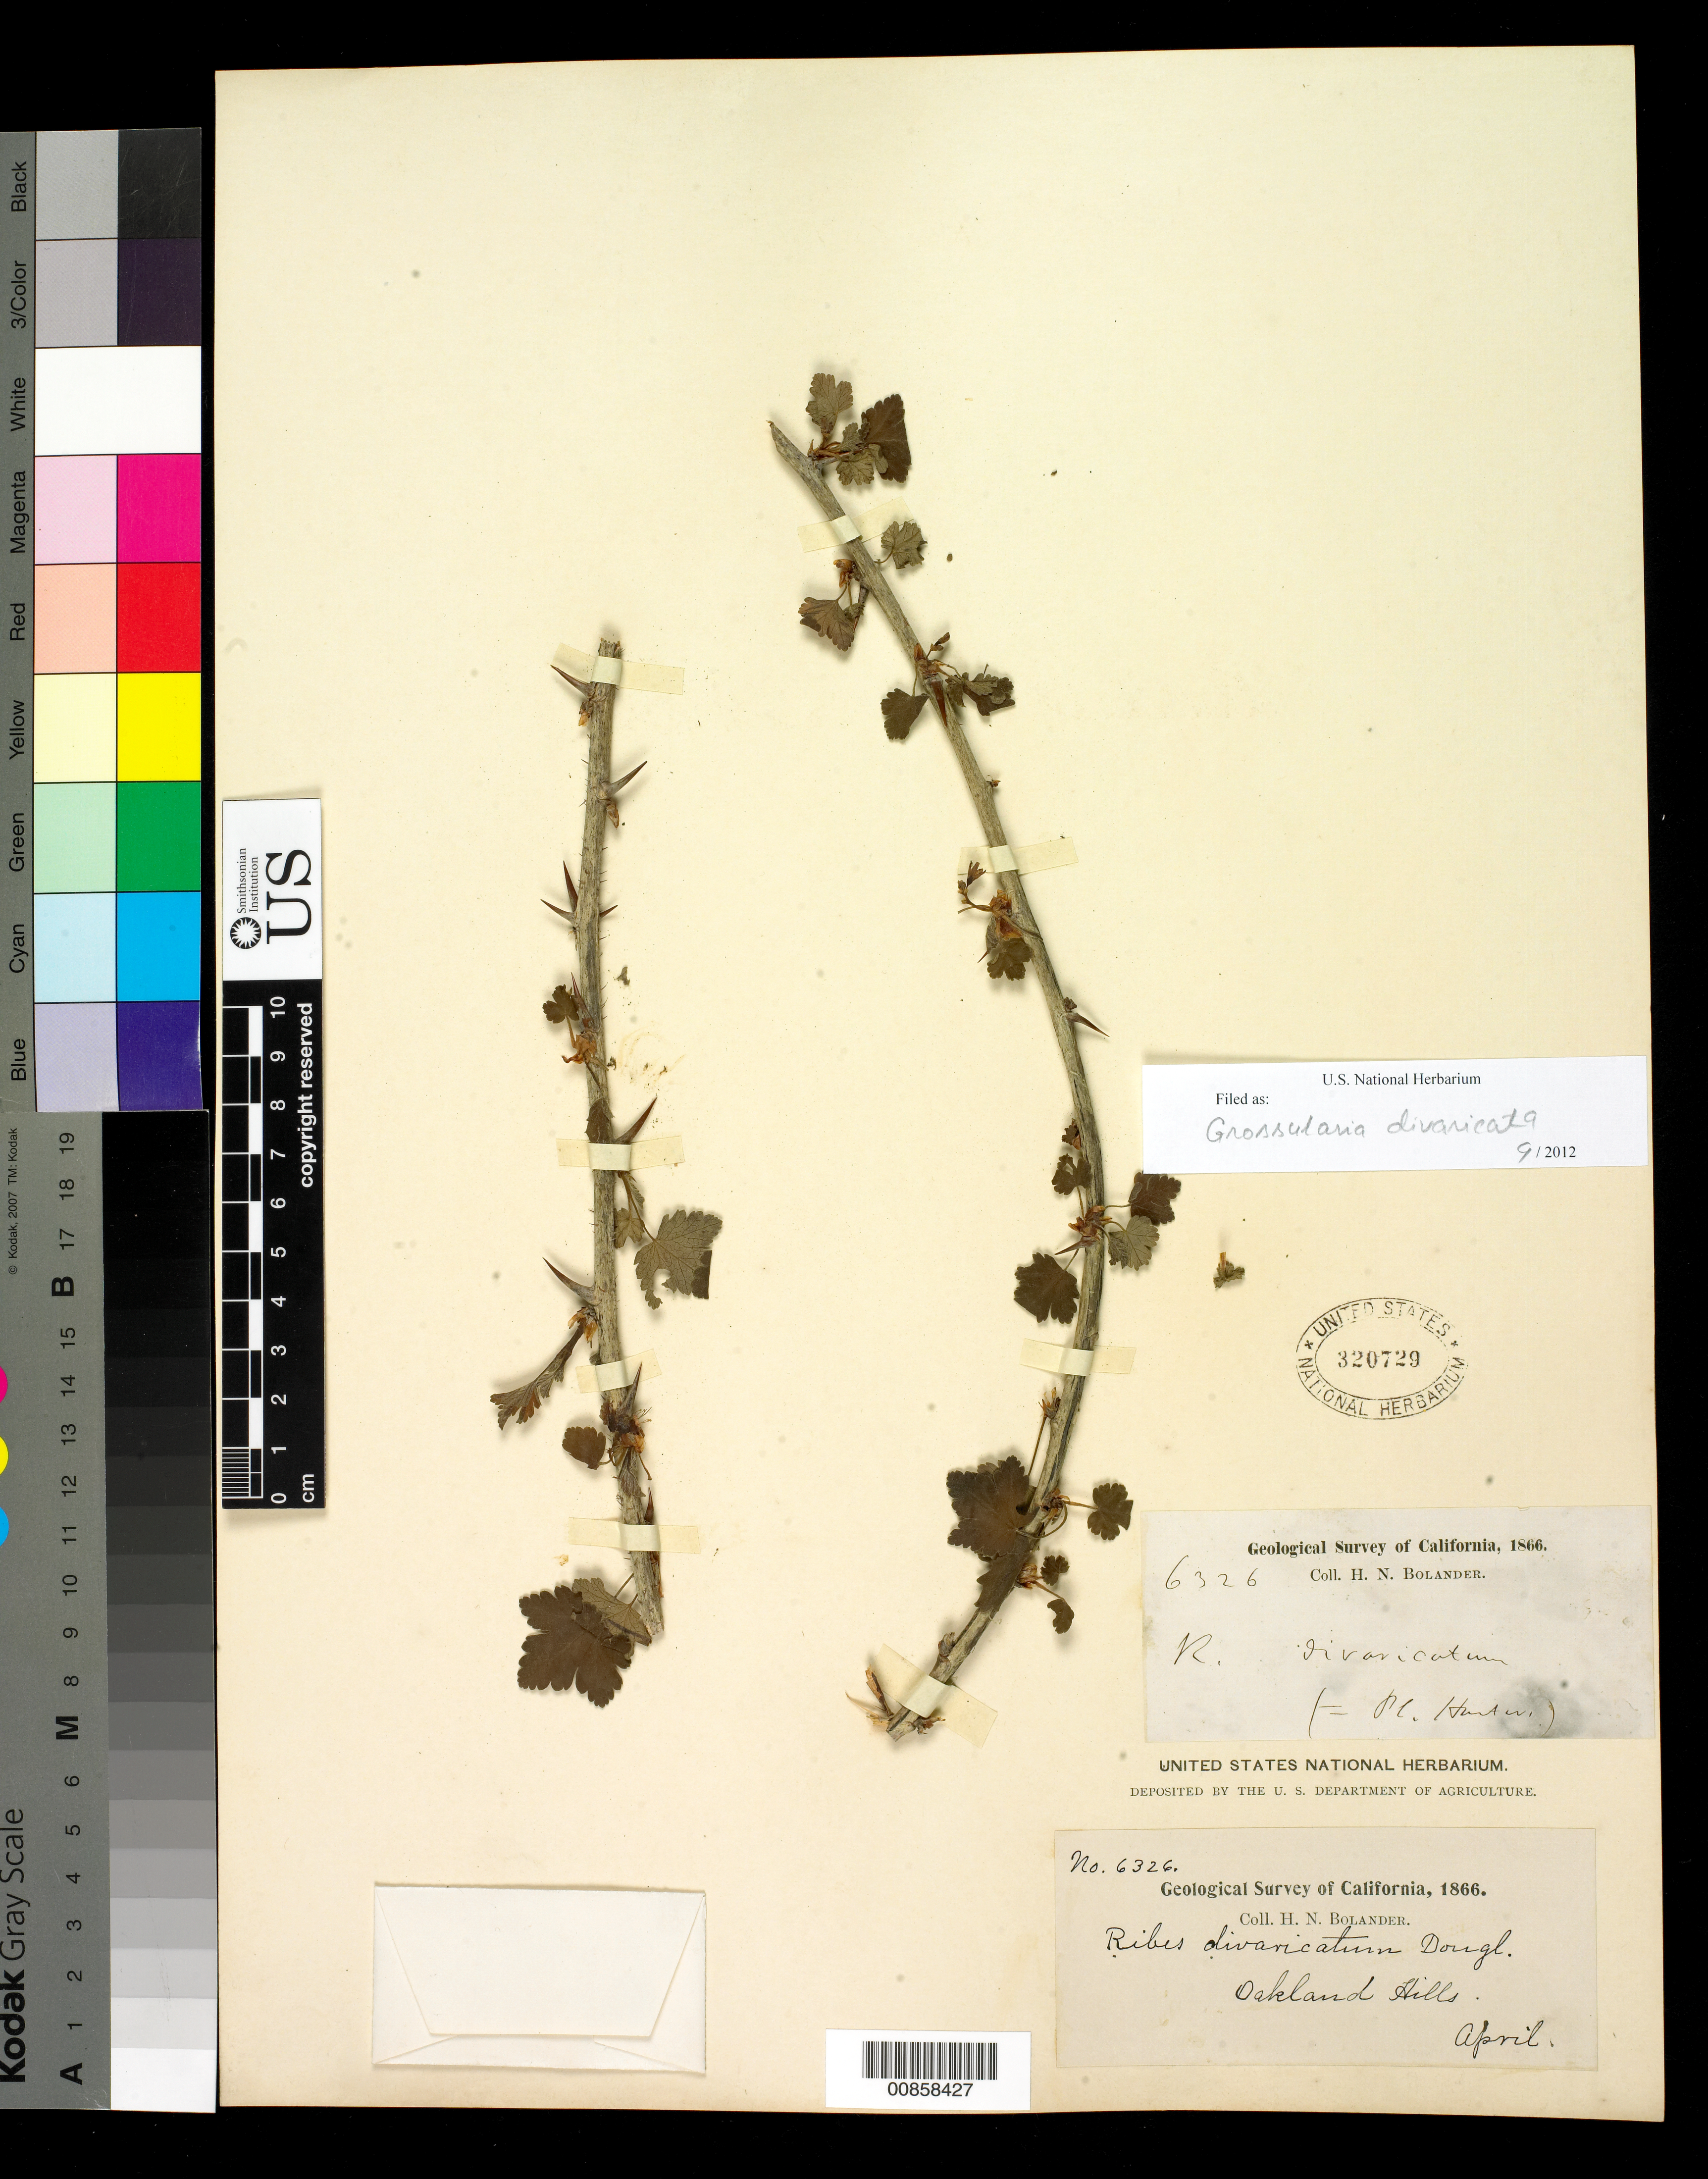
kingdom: Plantae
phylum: Tracheophyta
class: Magnoliopsida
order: Saxifragales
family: Grossulariaceae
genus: Ribes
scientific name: Ribes divaricatum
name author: Douglas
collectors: H. Bolander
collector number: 6326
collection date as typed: Apr 1866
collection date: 1866-04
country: United States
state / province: California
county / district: Alameda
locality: Oakland Hills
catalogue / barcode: US 320729